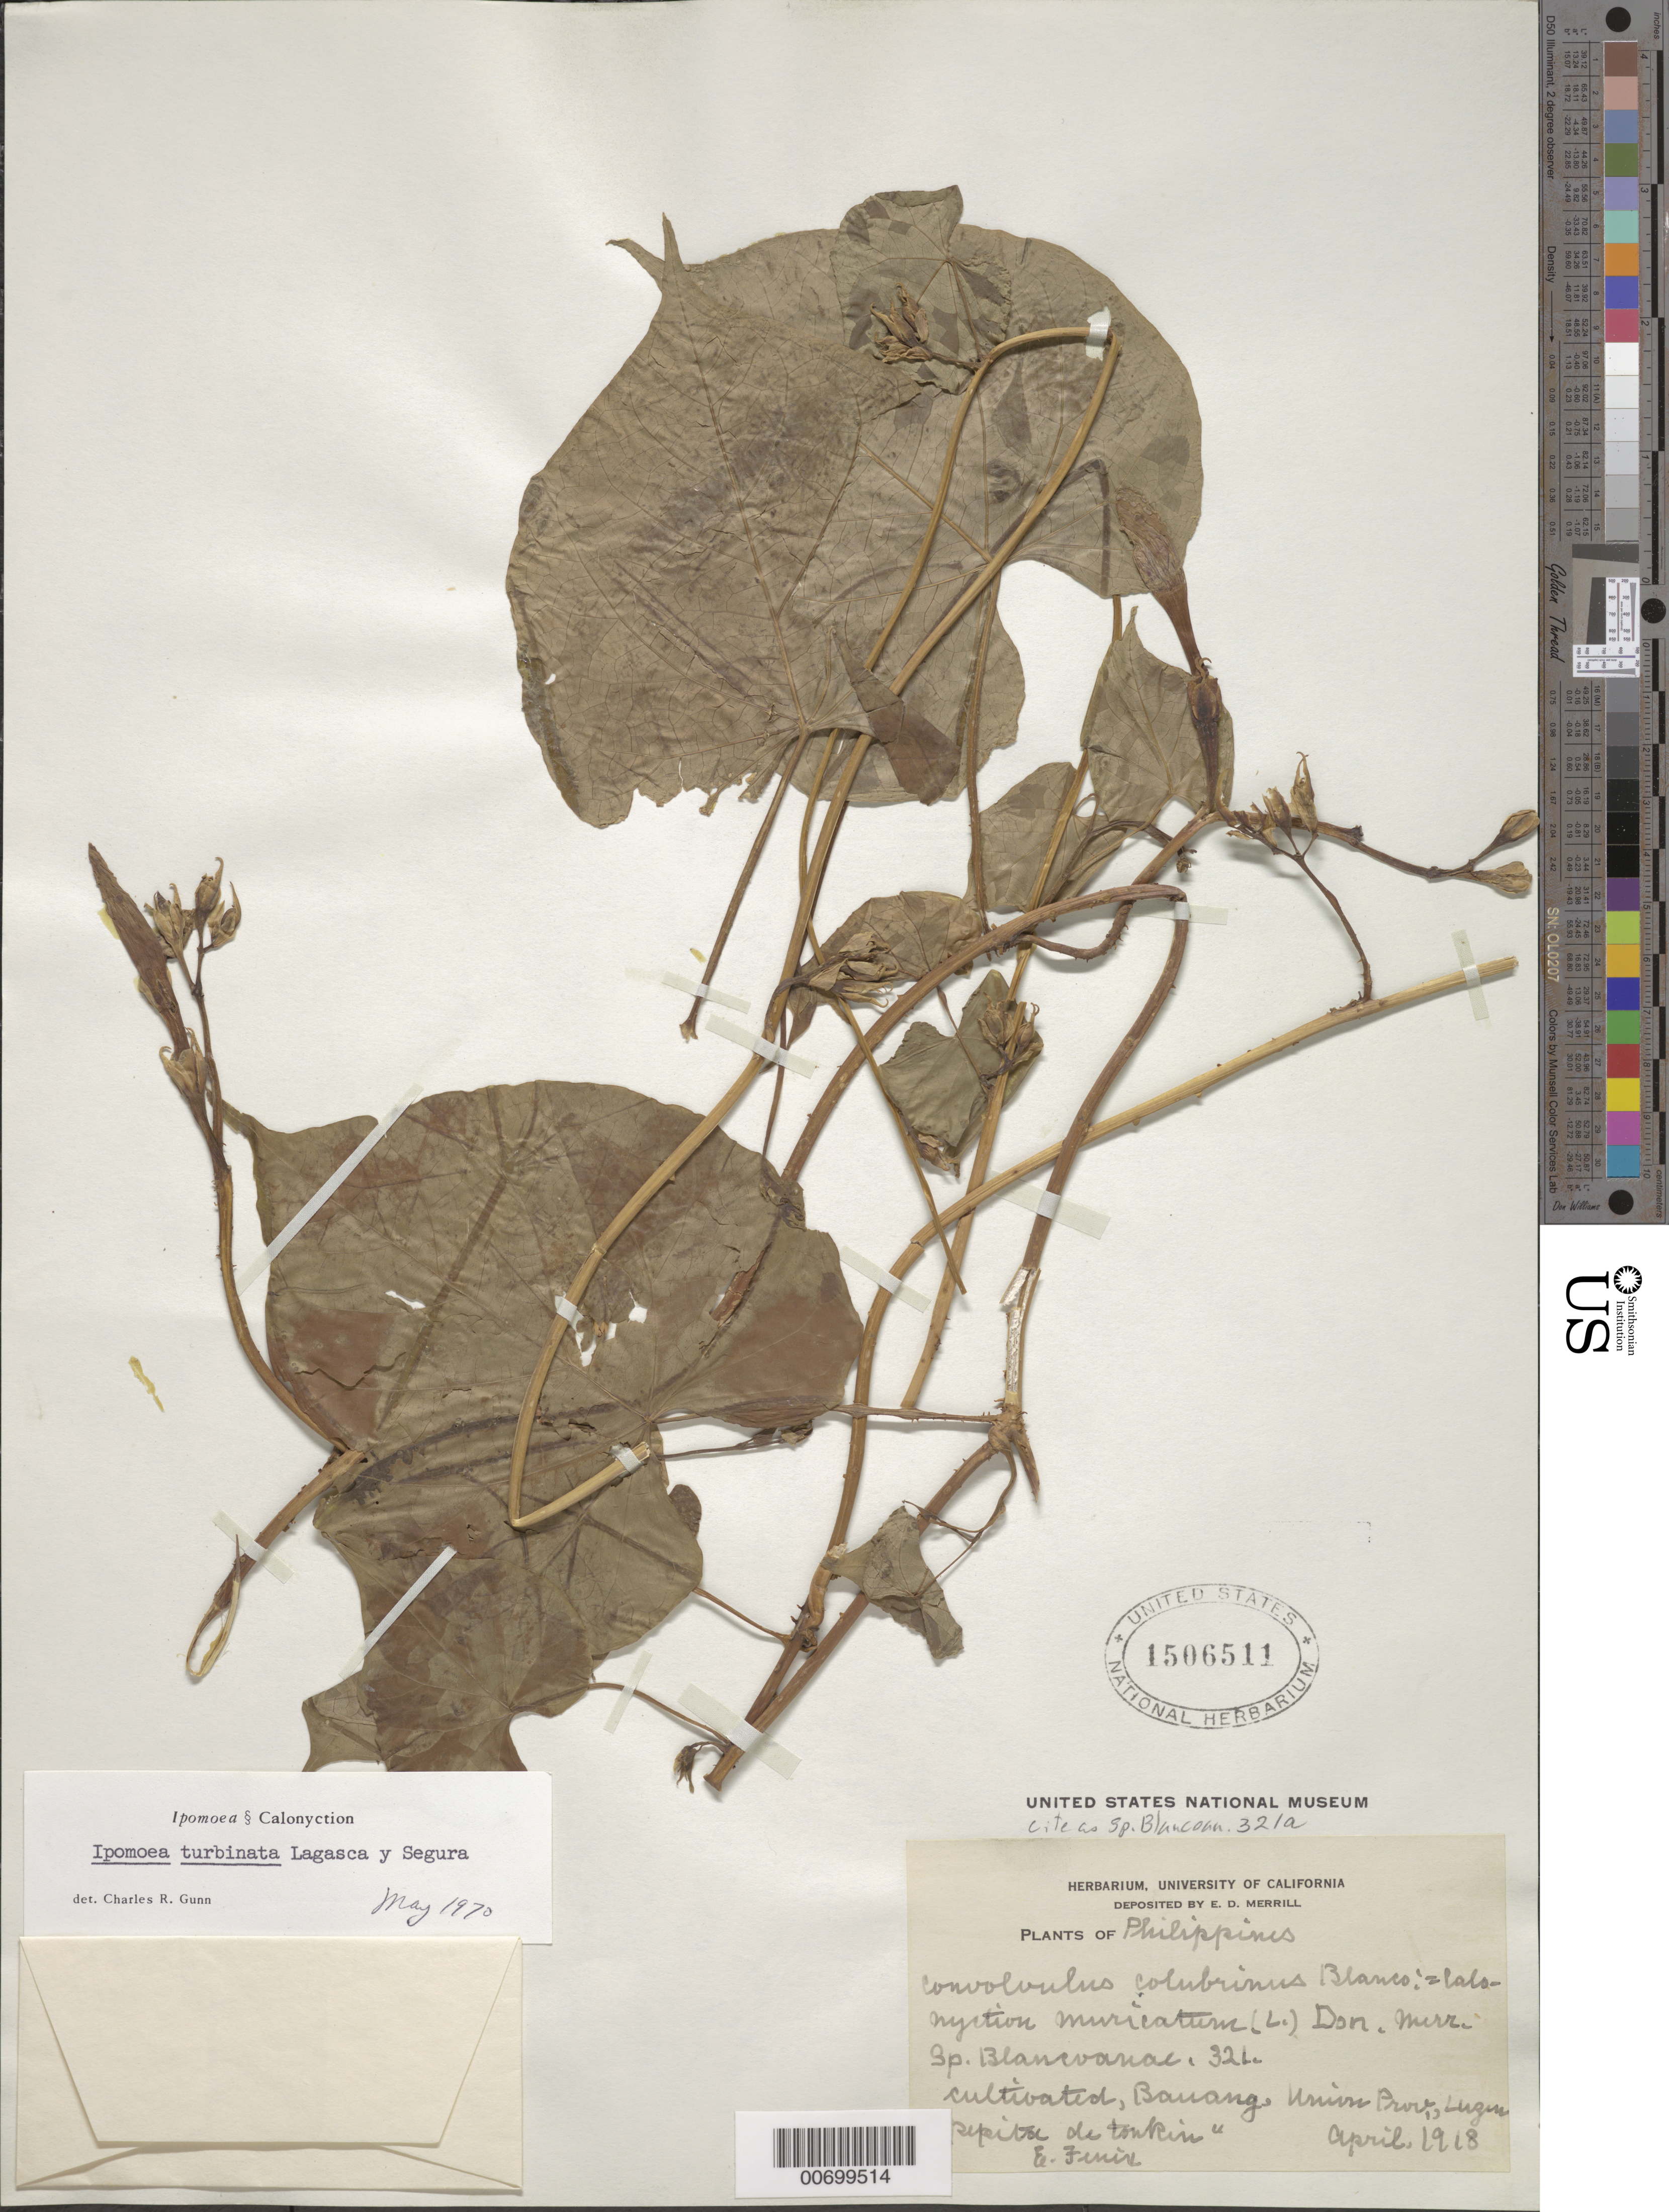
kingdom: Plantae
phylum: Tracheophyta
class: Magnoliopsida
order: Solanales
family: Convolvulaceae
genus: Ipomoea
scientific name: Ipomoea turbinata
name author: Lag.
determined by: Gunn, C. R., (BARC), United States Department of Agriculture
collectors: E. Fénix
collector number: Sp. Blancoan. 0321[A]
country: Philippines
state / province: Ilocos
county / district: La Union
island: Luzon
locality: Bauang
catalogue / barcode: US 1506511